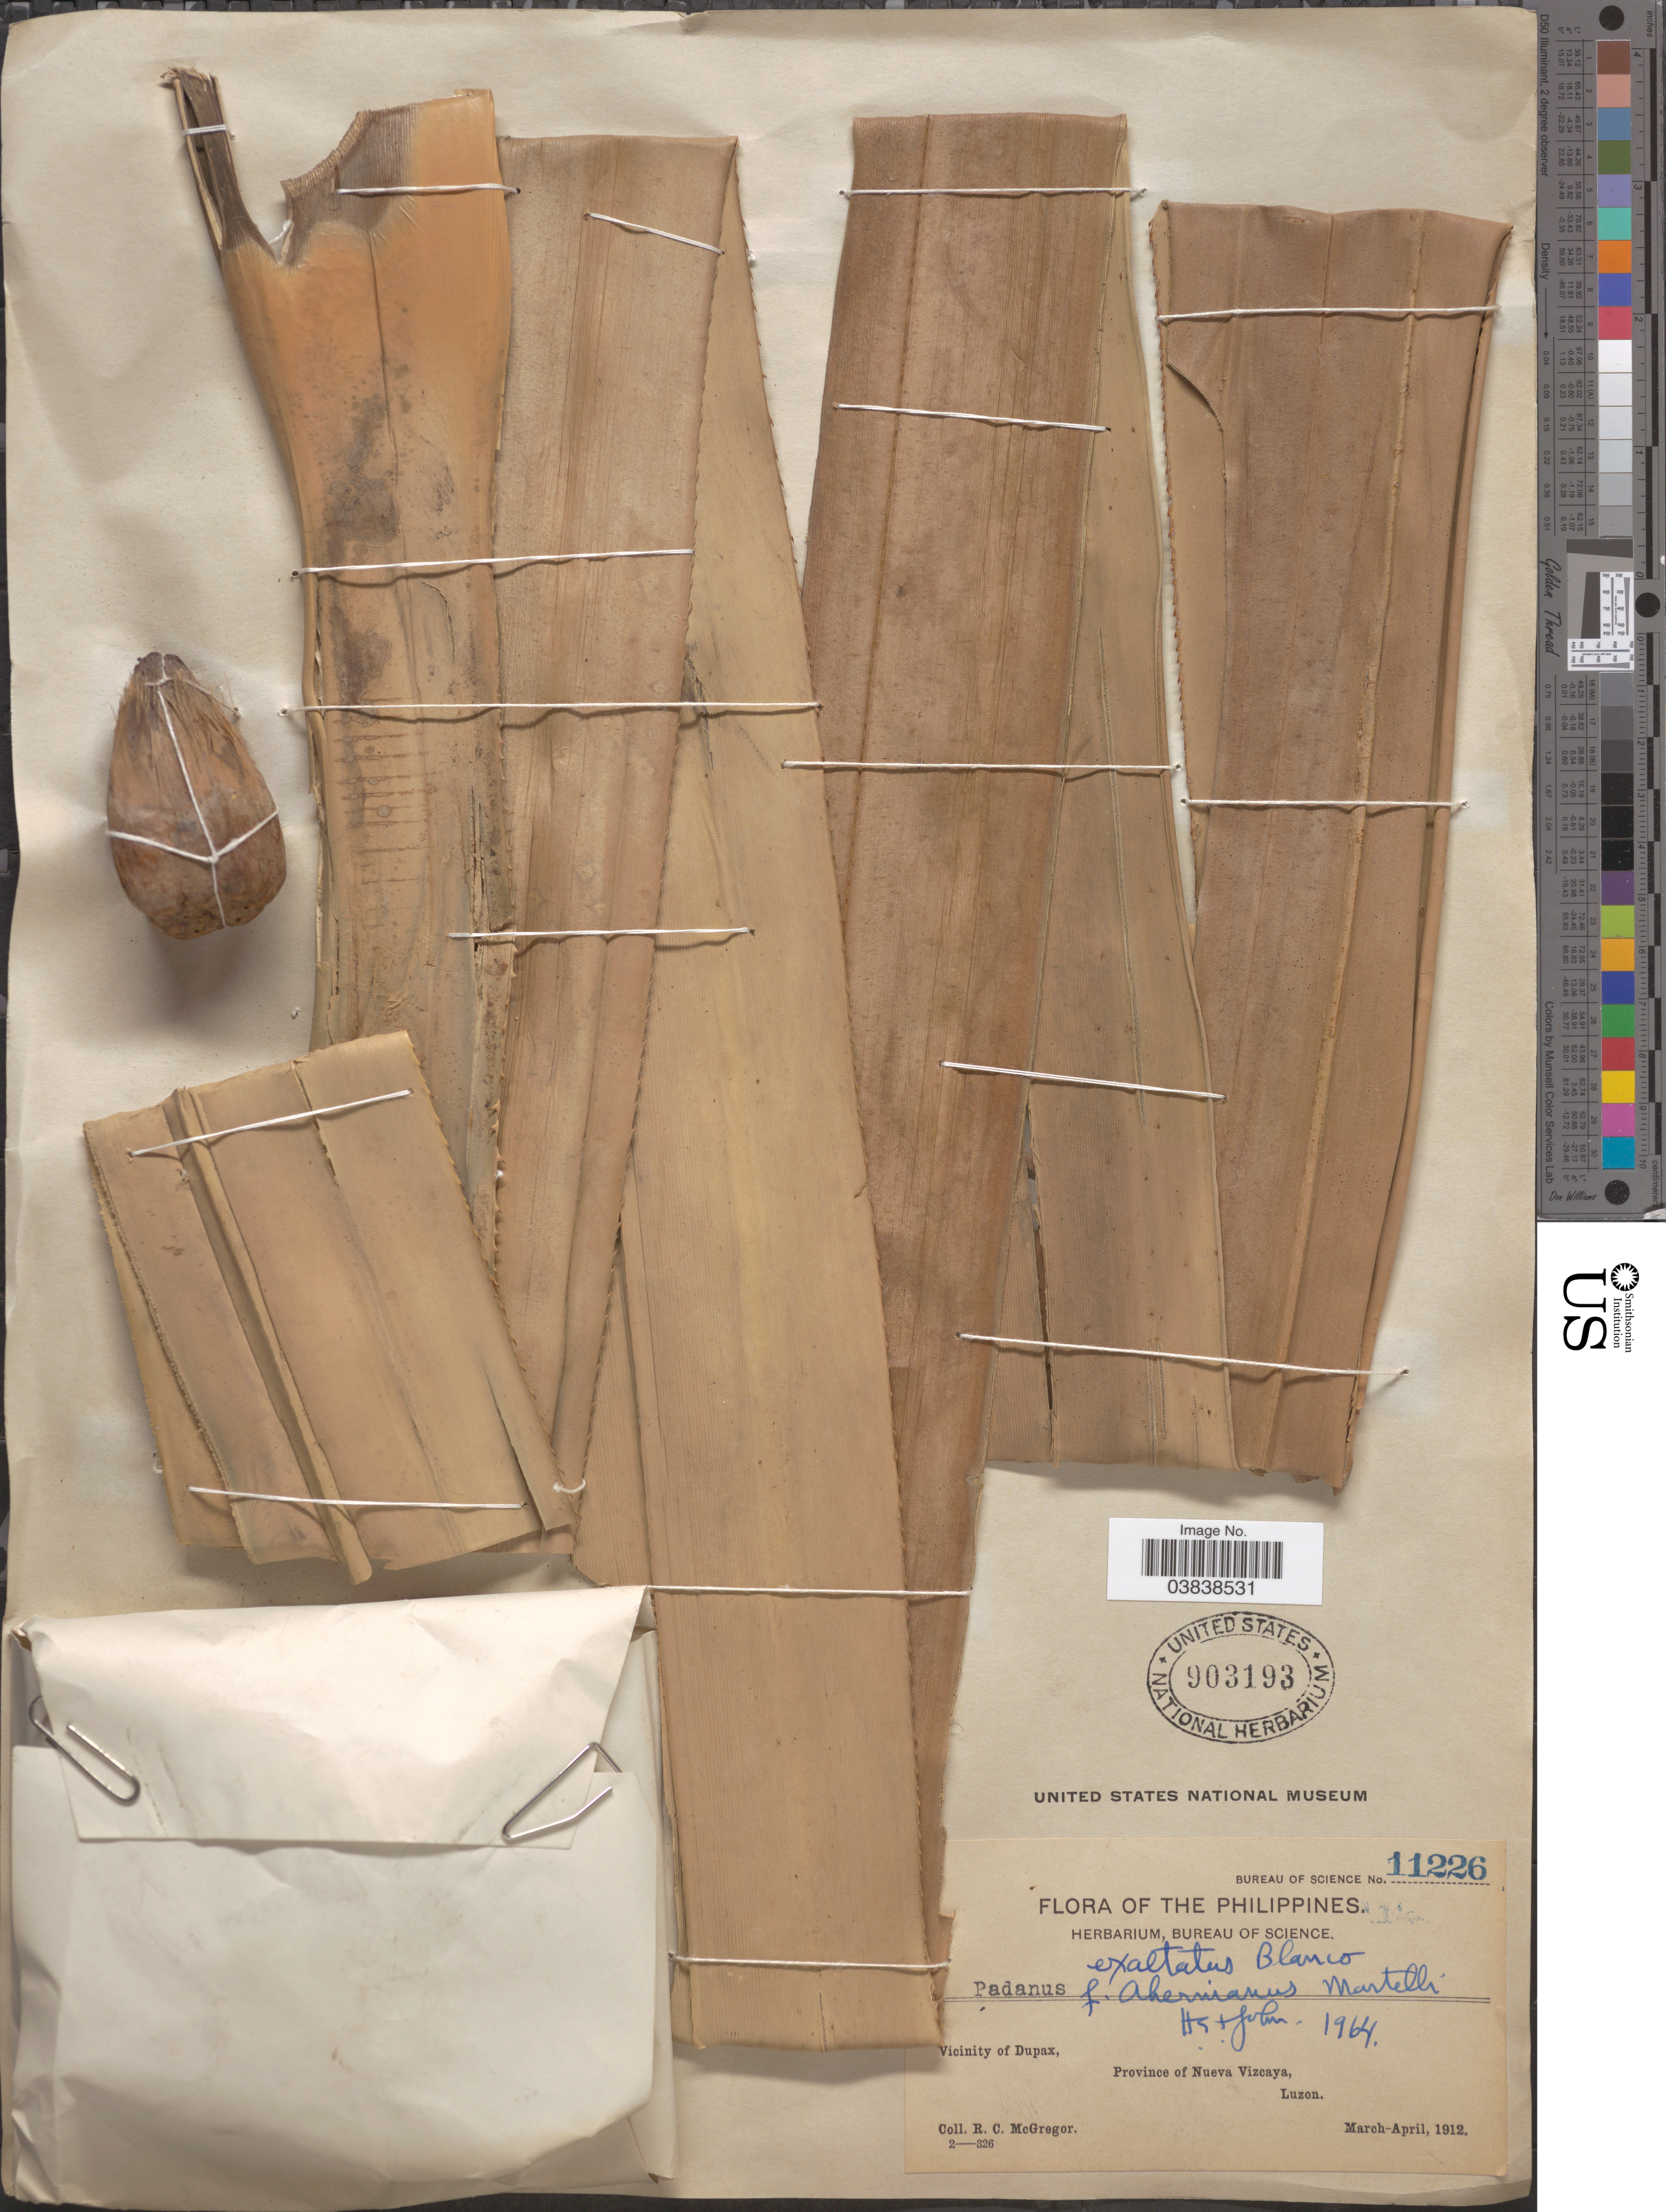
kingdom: Plantae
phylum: Tracheophyta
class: Liliopsida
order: Pandanales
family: Pandanaceae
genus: Pandanus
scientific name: Pandanus exaltatus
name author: Blanco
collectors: R. C. McGregor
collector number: Bureau of Science 11226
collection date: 1912-03/1912-04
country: Philippines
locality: Vicinity of Dupax, Province of Nueva Vizcaya, Luzon.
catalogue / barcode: US 903193